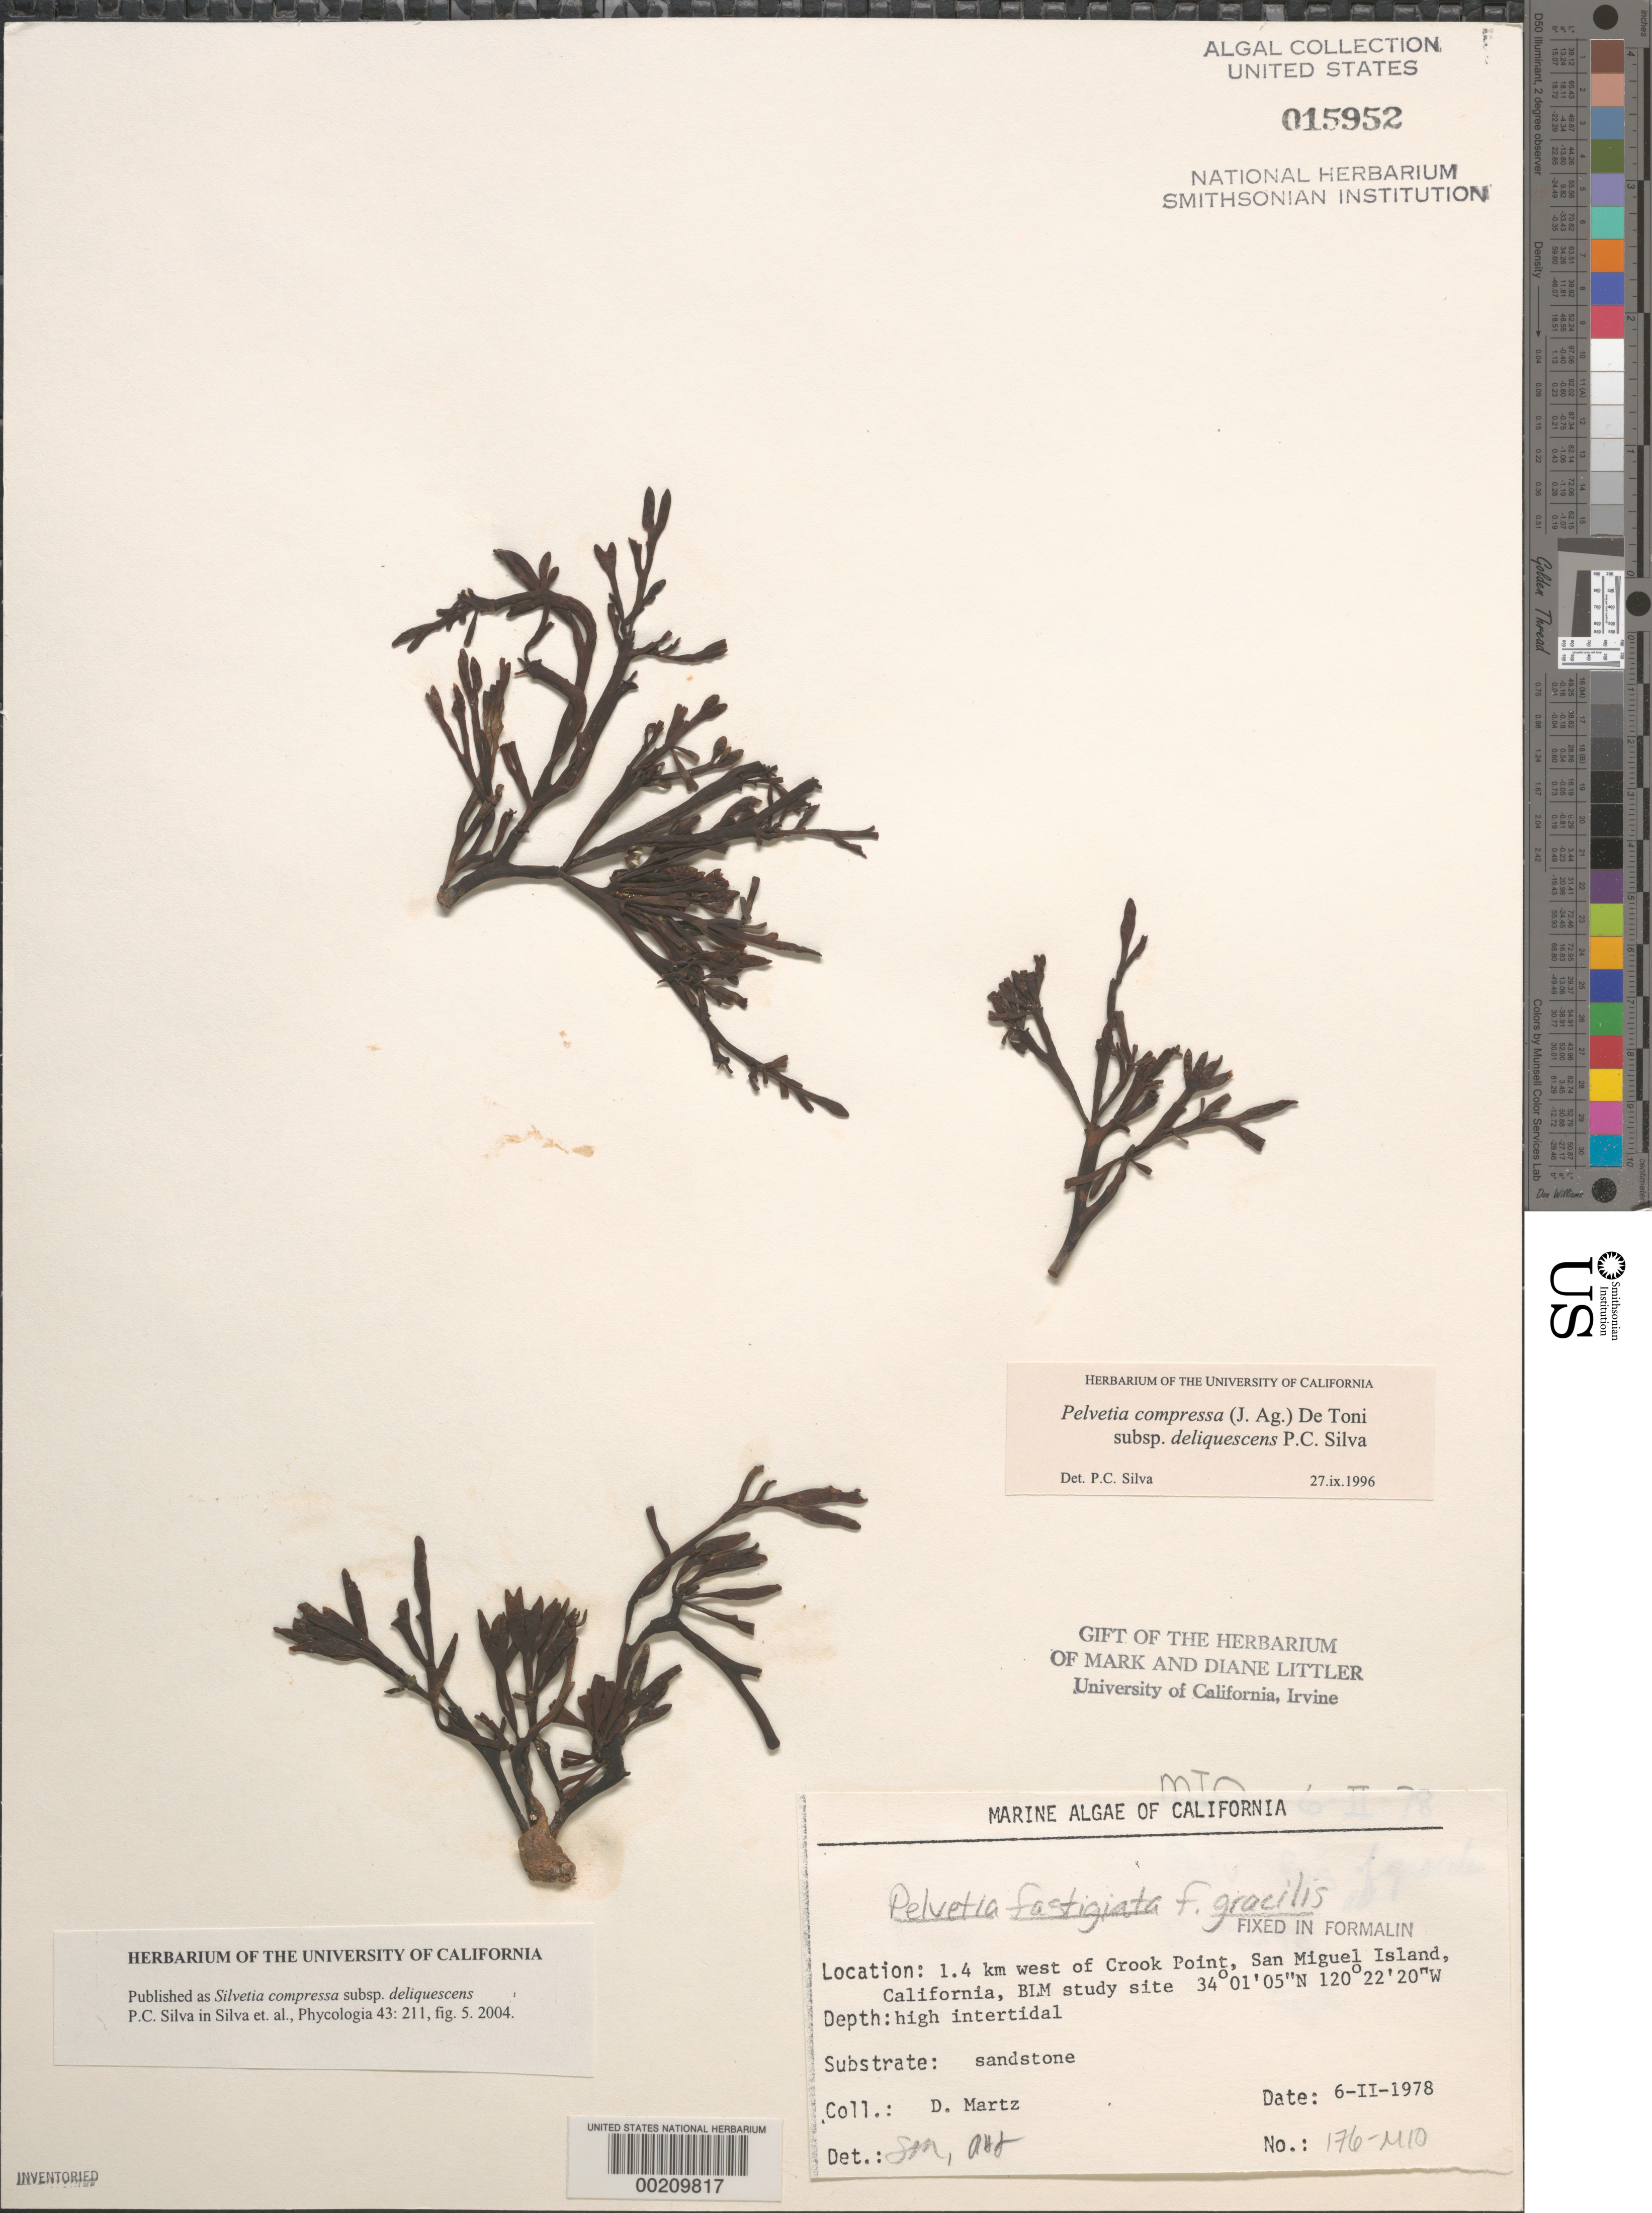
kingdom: Chromista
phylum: Ochrophyta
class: Phaeophyceae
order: Fucales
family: Fucaceae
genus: Silvetia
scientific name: Silvetia compressa subsp. deliquescens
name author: P.C. Silva in P.C. Silva et al.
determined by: Silva, P. C.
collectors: D. Martz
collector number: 176-MIO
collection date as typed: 06 Feb 1978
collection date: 1978-02-06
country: United States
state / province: California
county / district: Santa Barbara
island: San Miguel Island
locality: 1.4 km west of Crook Point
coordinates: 34 01'05"N, 120 22'20"W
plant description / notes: BLM-SOCALBIGHT Rocky Intertidal Survey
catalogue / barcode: US 15952